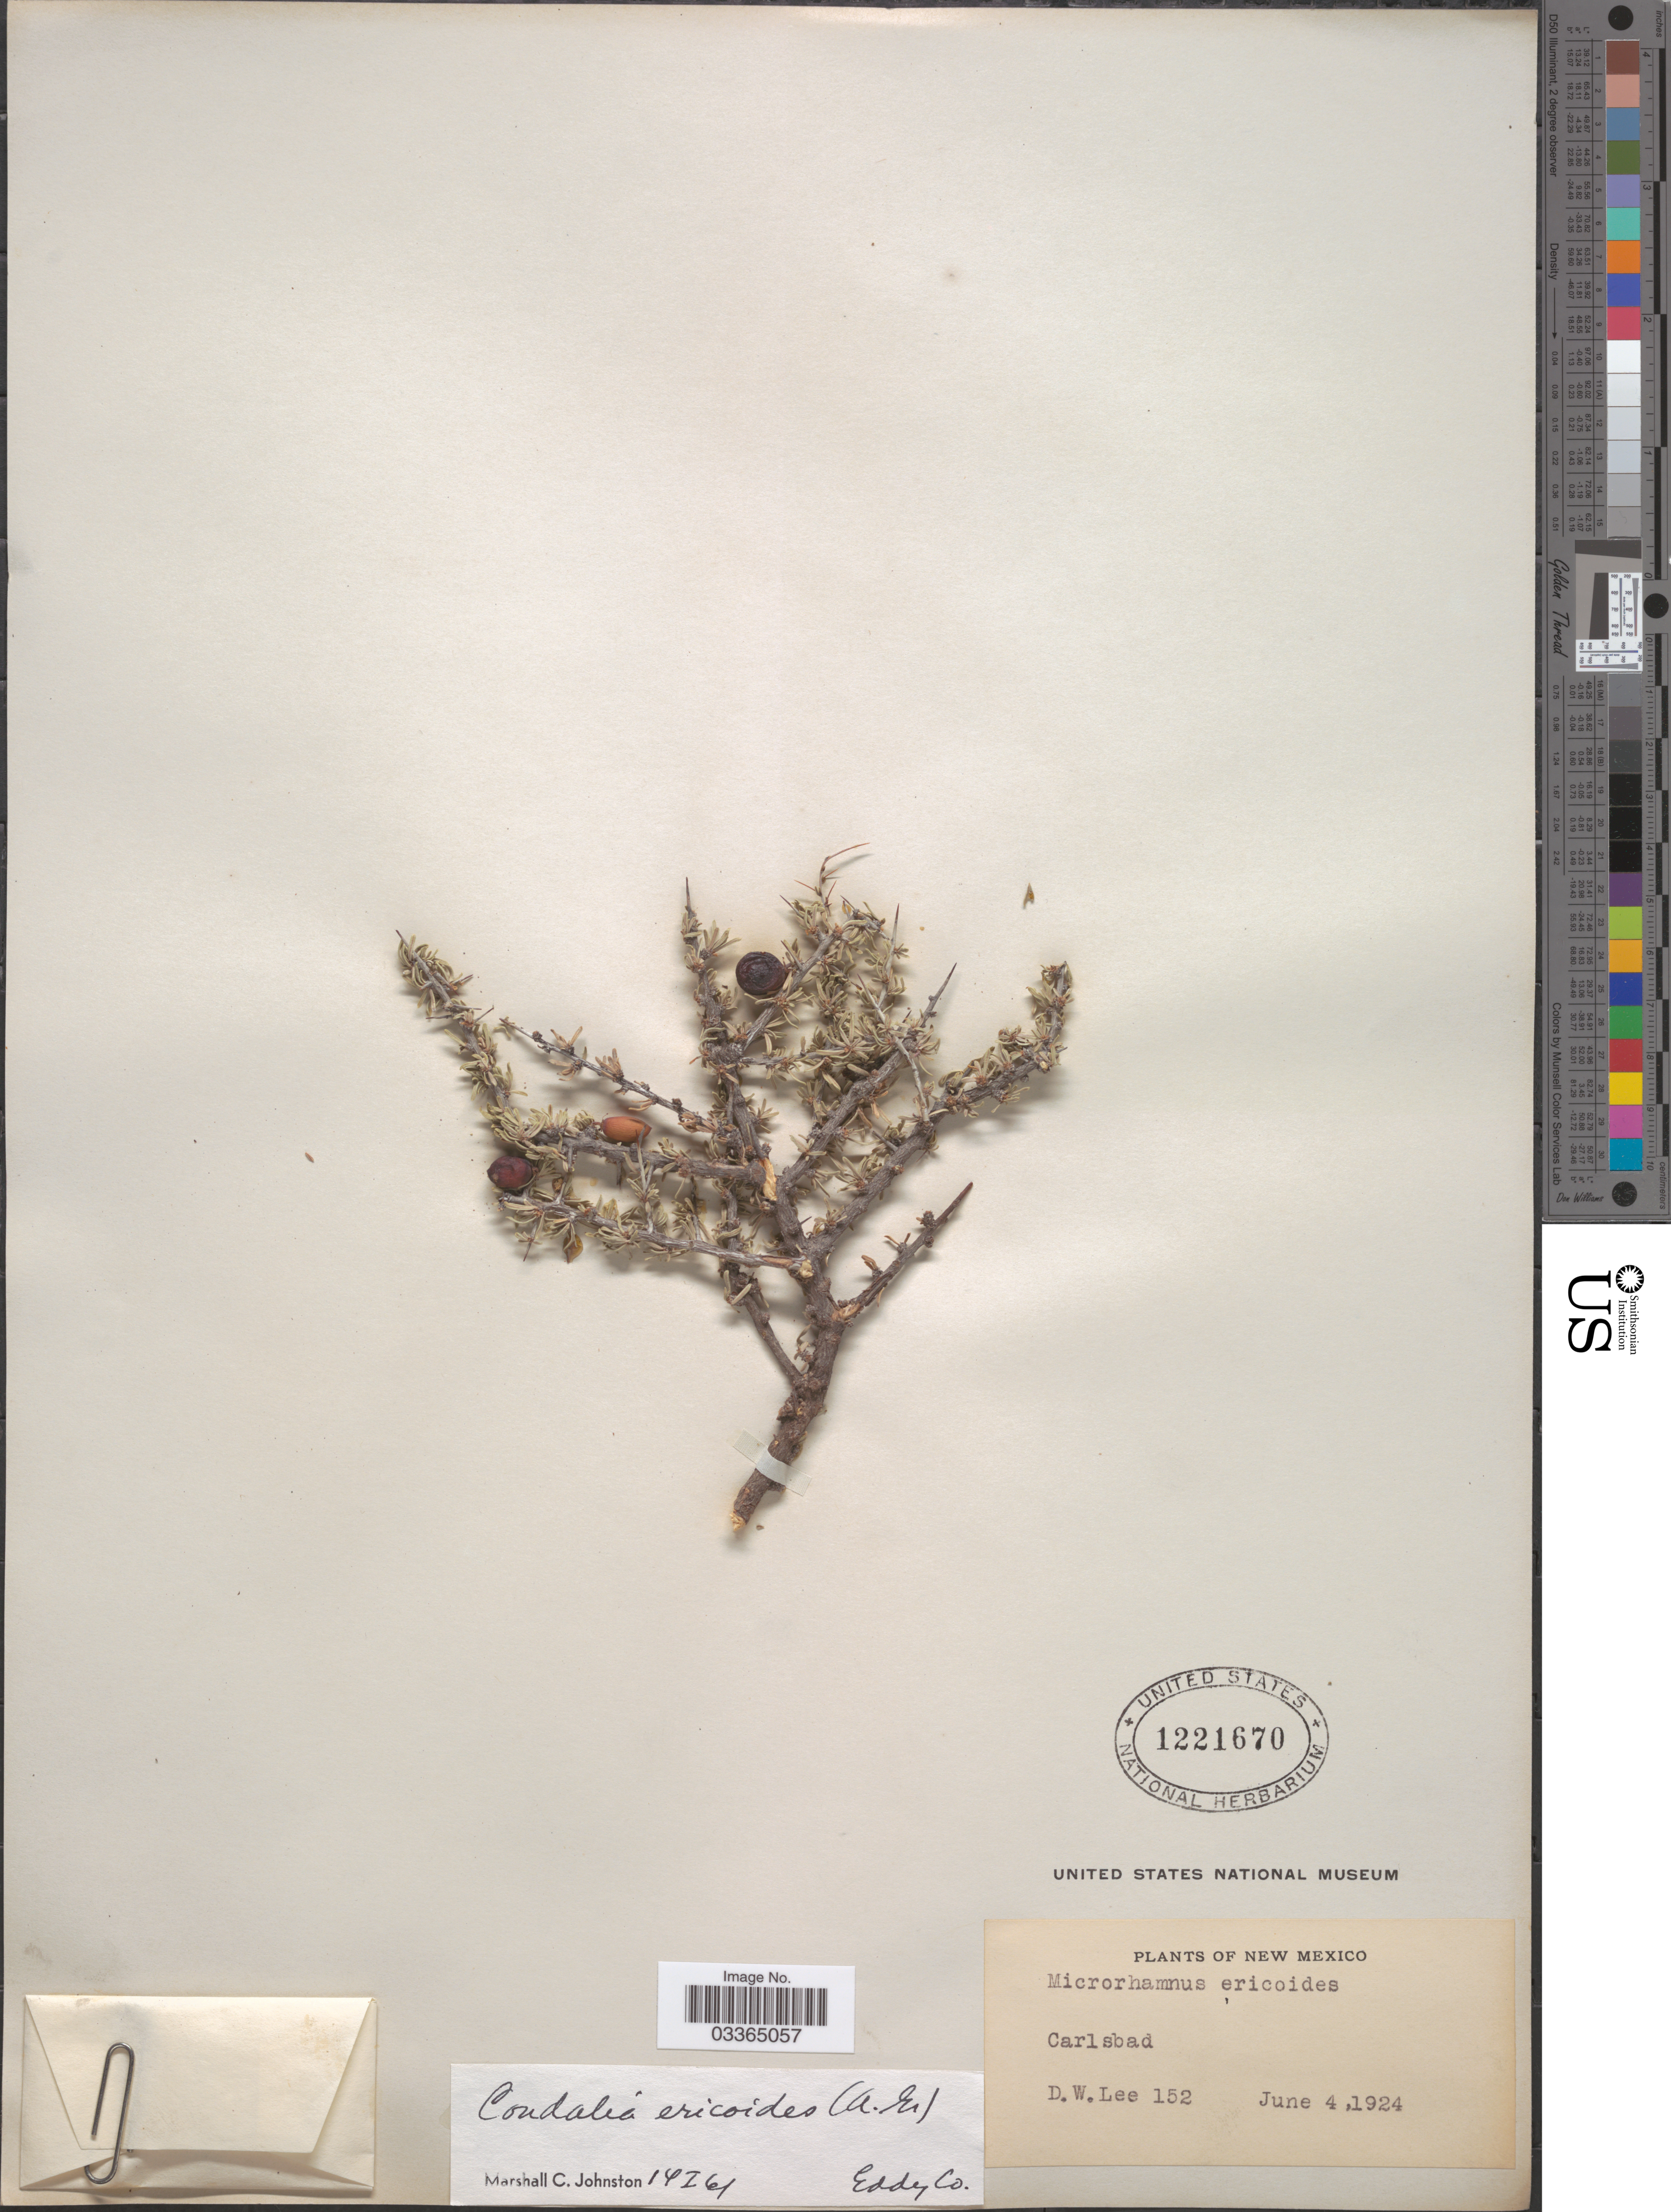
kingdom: Plantae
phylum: Tracheophyta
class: Magnoliopsida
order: Rosales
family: Rhamnaceae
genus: Condalia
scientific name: Condalia ericoides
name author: (A. Gray) M.C. Johnst.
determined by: Johnston, Marshall C.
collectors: D. Lee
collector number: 152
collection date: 1924-06-04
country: United States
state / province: New Mexico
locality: Carlsbad.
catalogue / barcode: US 1221670